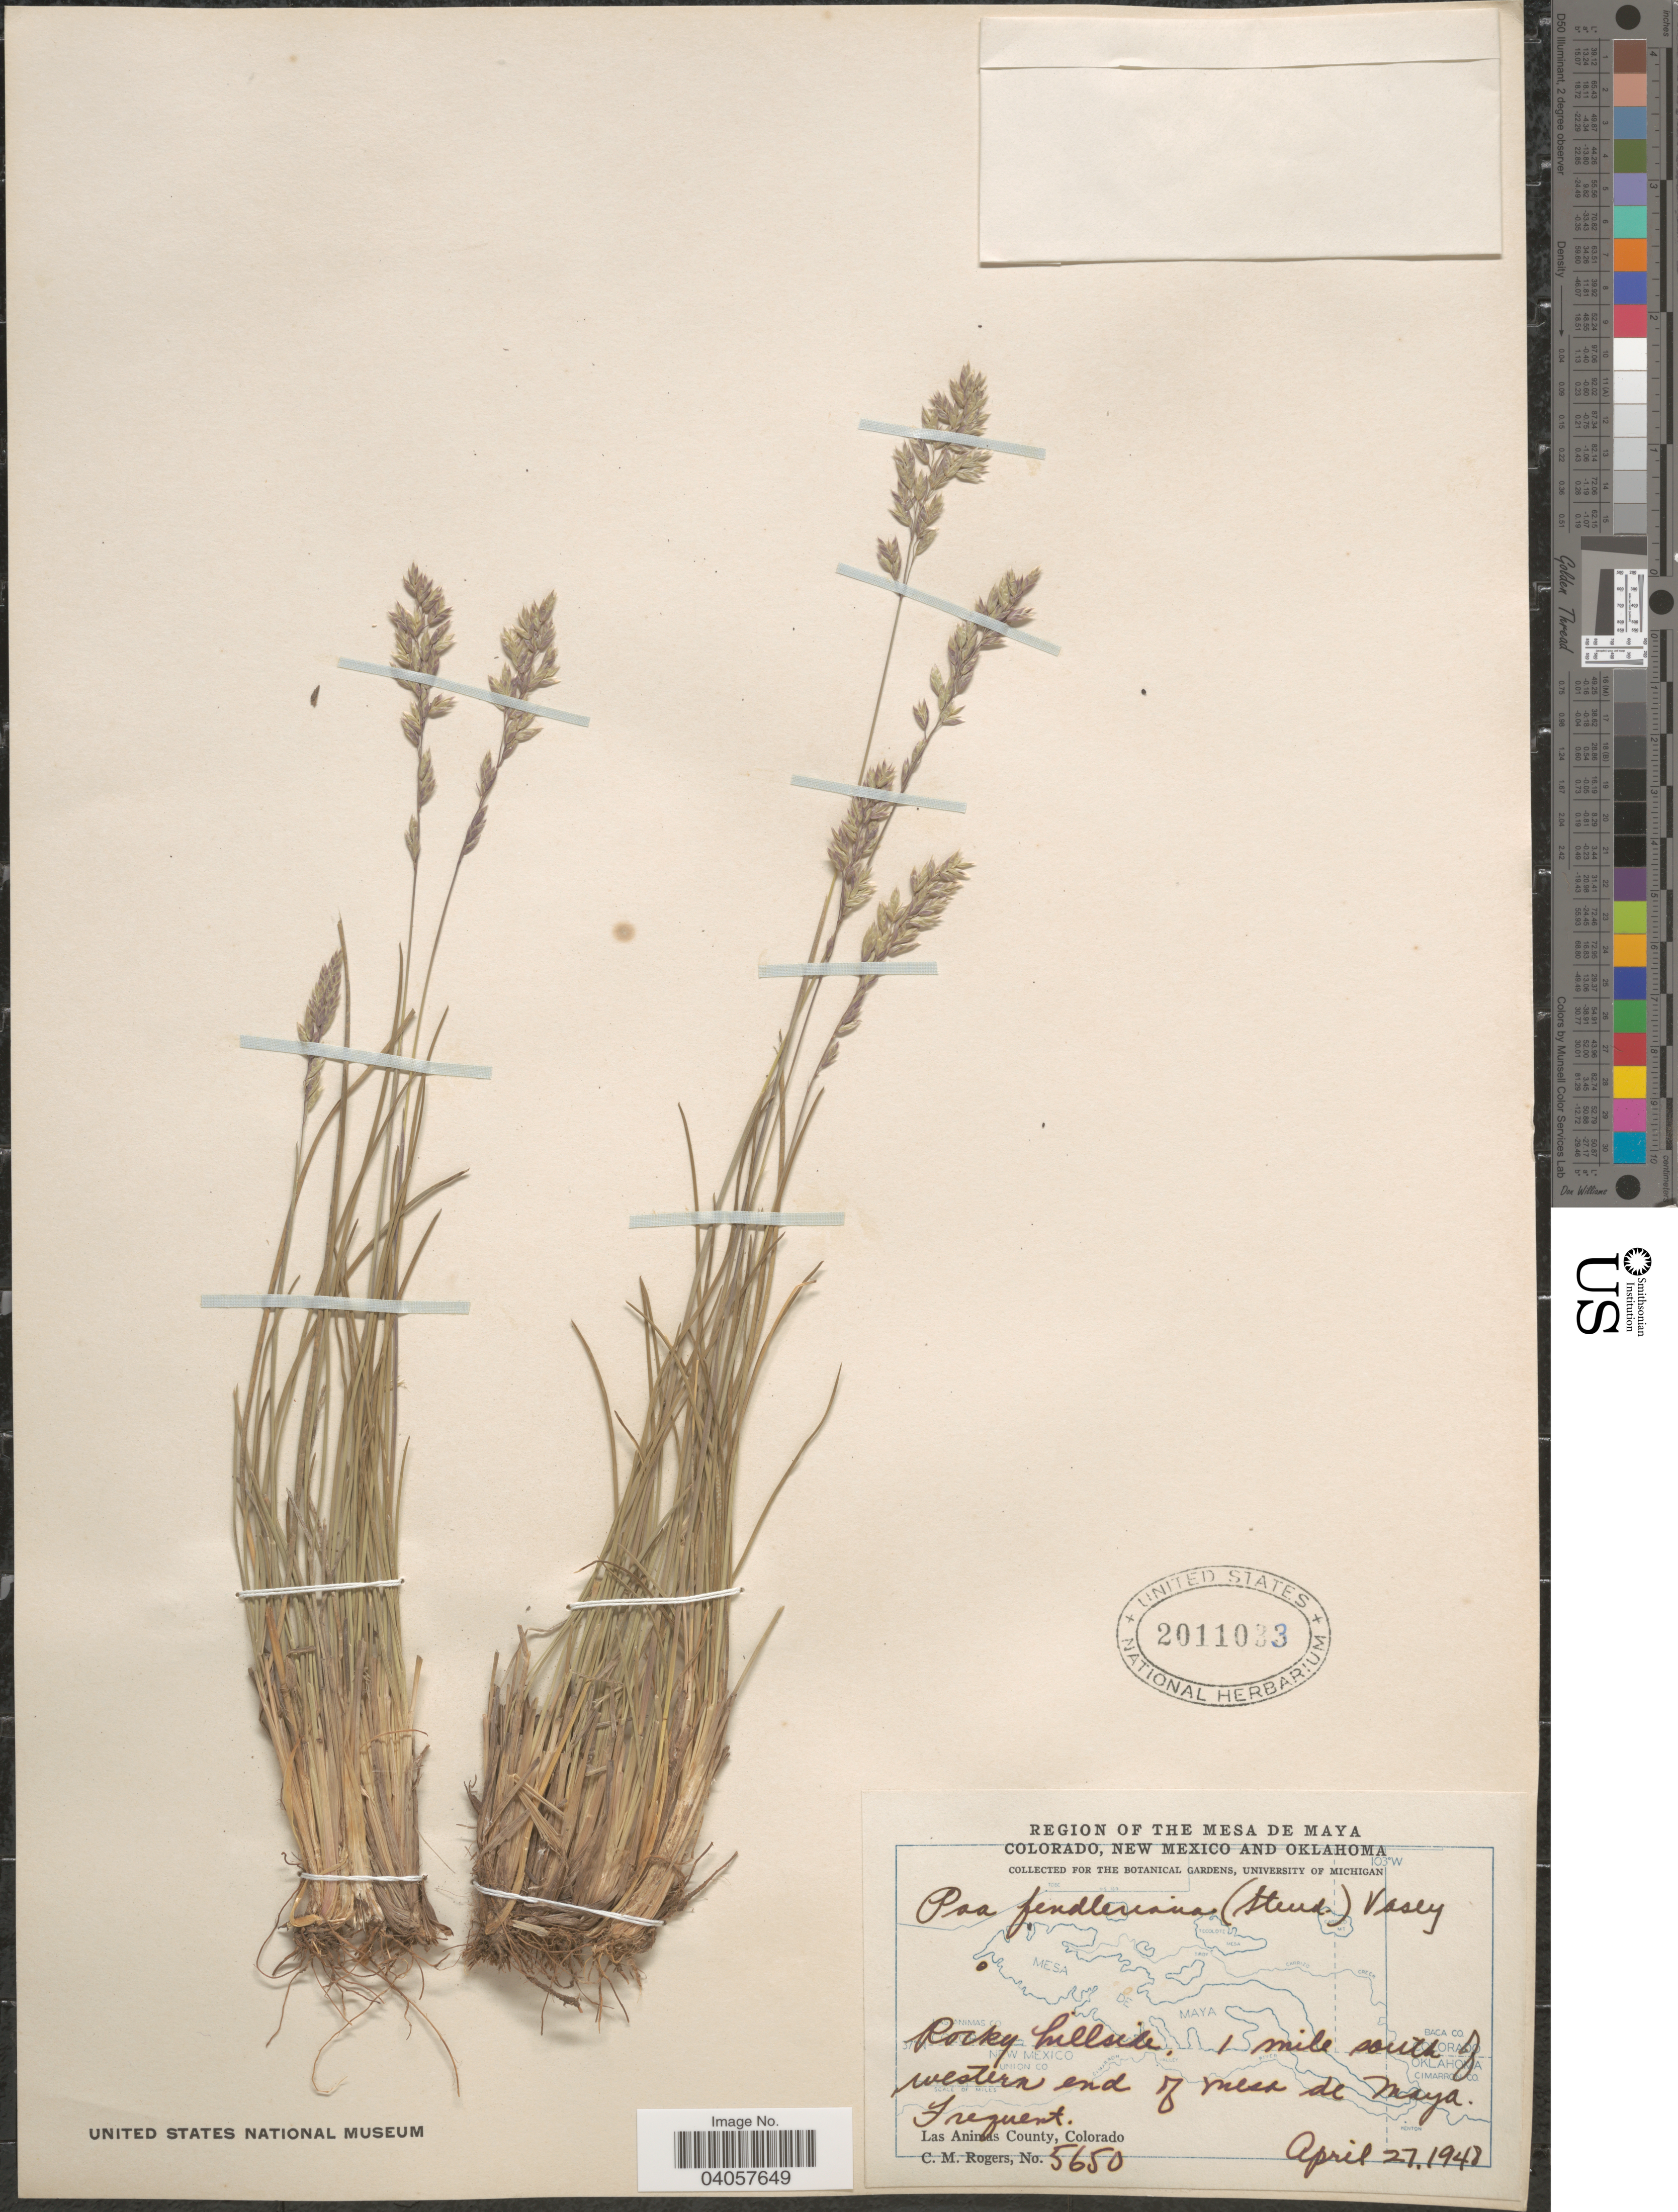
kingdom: Plantae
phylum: Tracheophyta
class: Liliopsida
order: Poales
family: Poaceae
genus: Poa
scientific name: Poa fendleriana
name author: (Steud.) Vasey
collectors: C. M. Rogers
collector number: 5650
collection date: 1948-04-27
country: United States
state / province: Colorado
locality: The Mesa de Maya. 1 mile south of western end of Mesa de Maya. Las Animas County.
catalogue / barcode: US 2011033